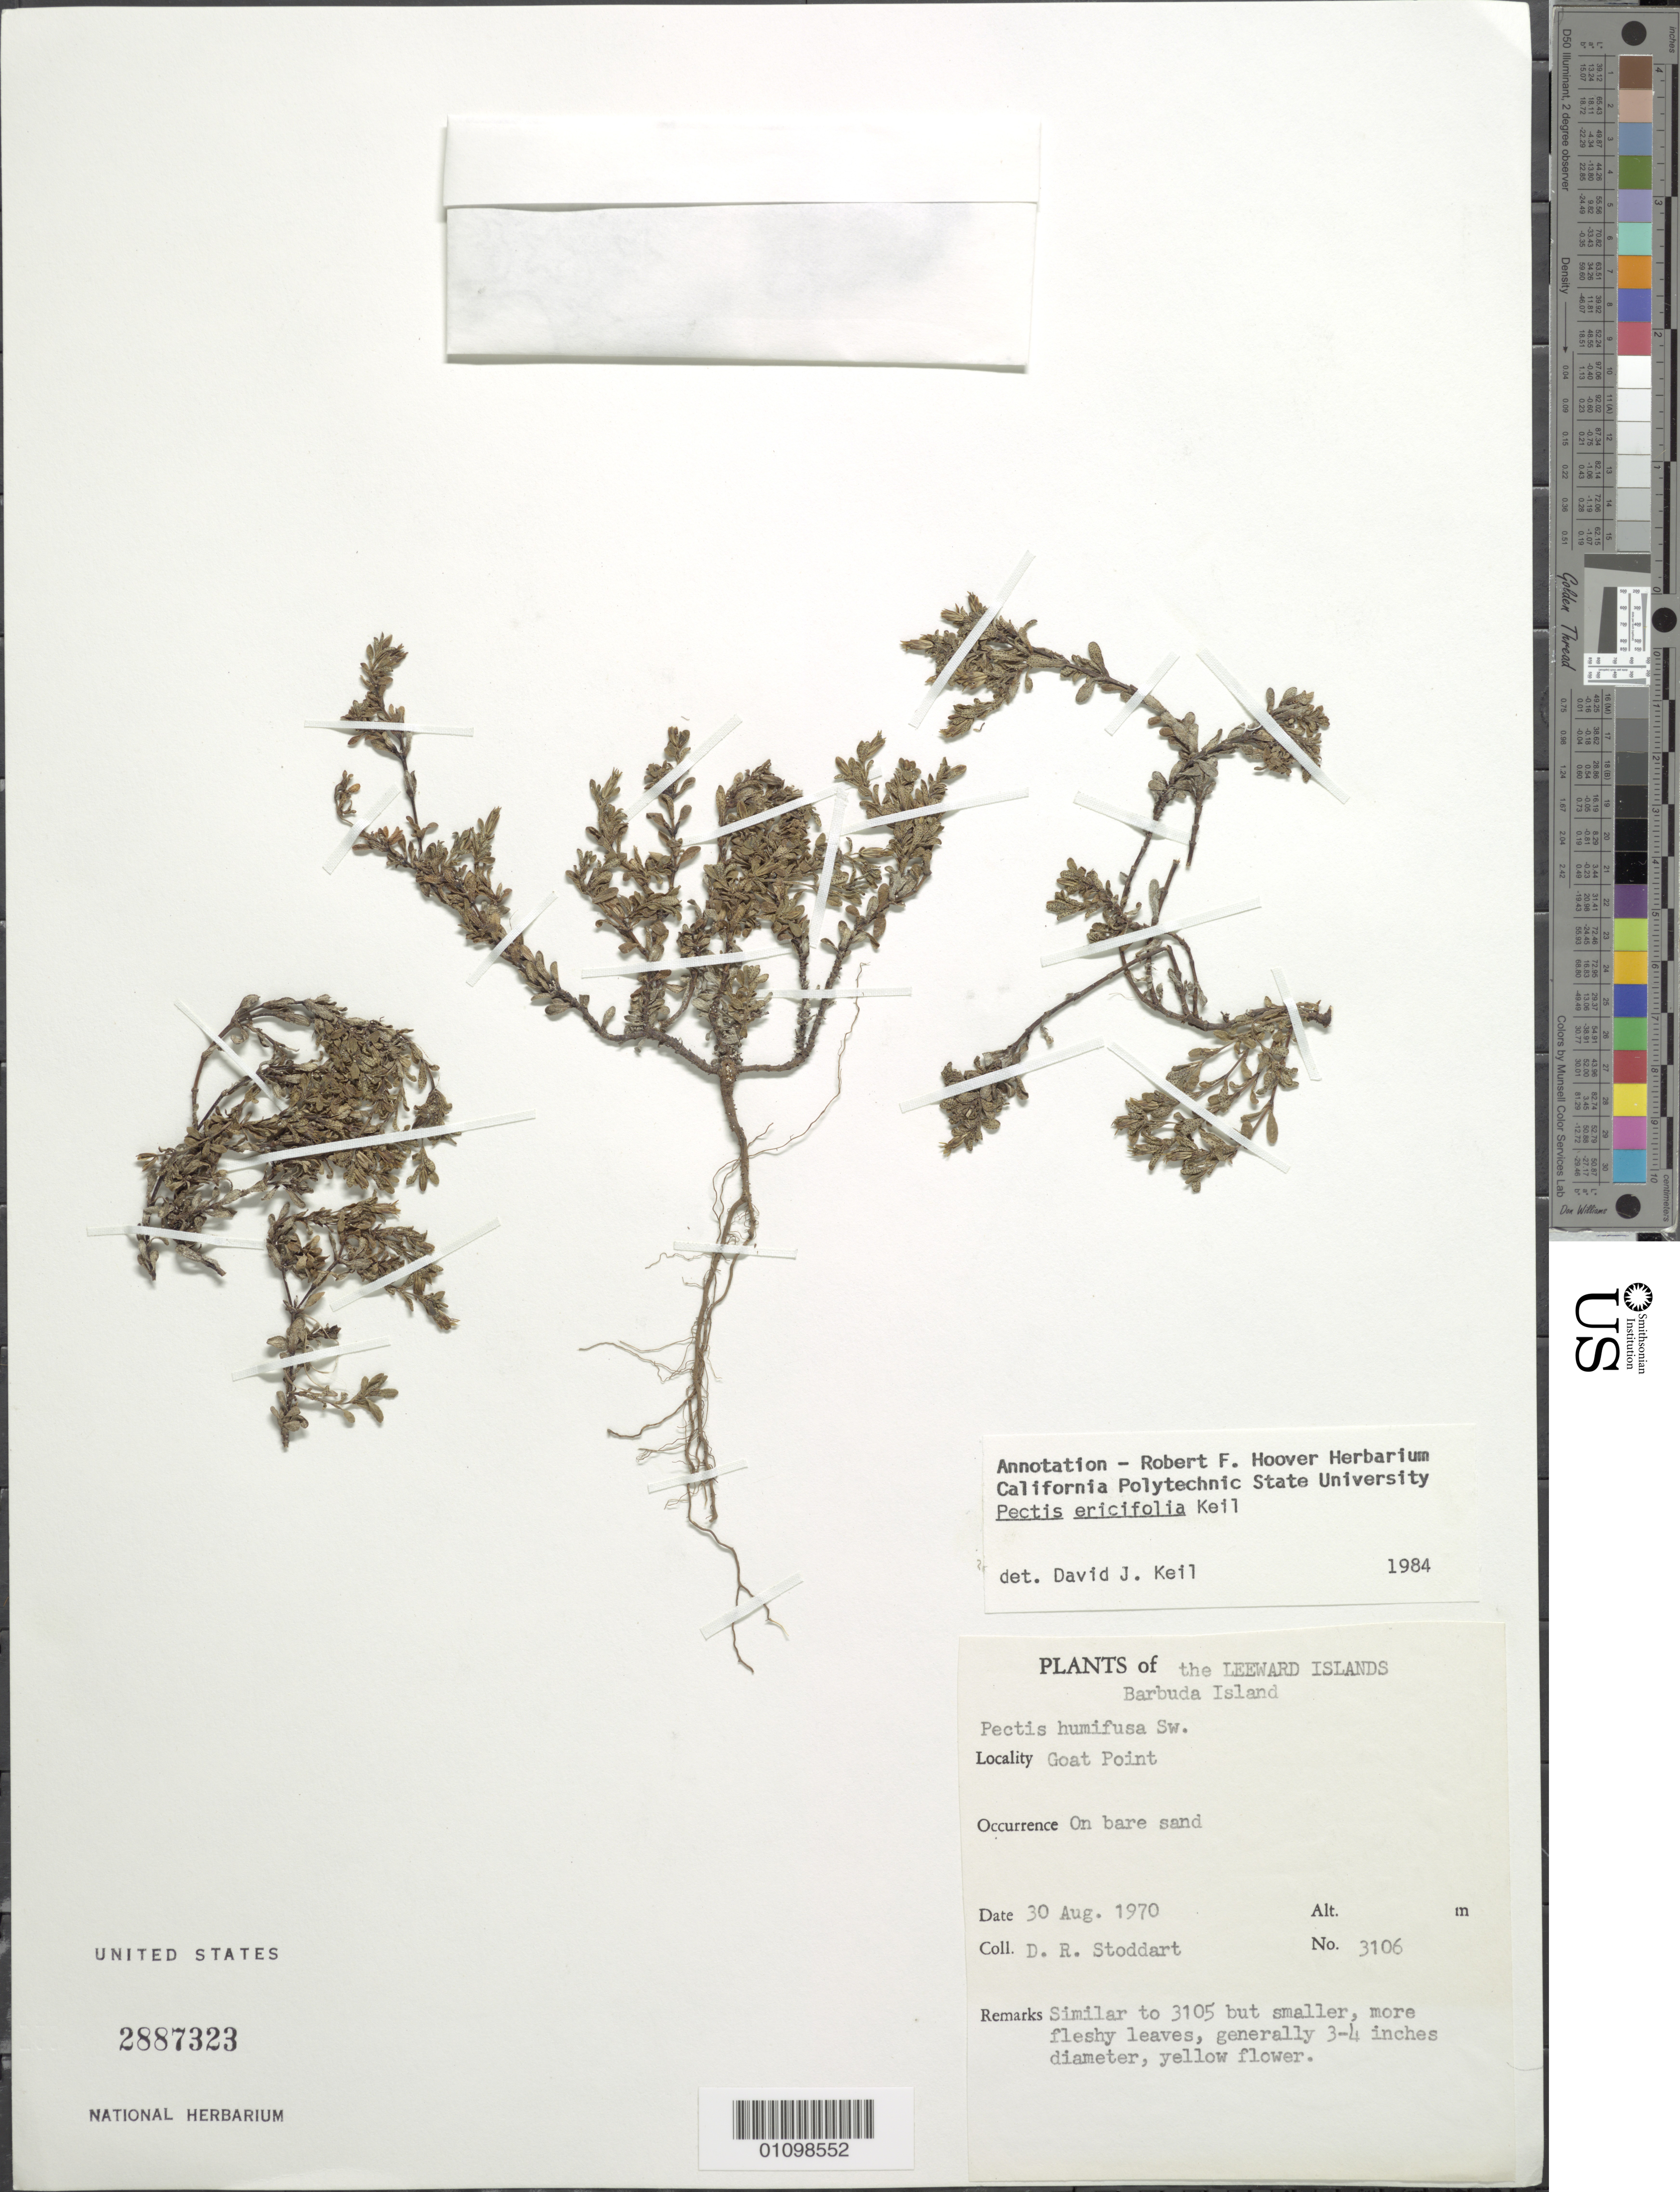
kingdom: Plantae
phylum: Tracheophyta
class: Magnoliopsida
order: Asterales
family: Asteraceae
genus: Pectis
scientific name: Pectis ericifolia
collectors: D. R. Stoddart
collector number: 3106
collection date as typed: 30 Aug 1970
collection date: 1970-08-30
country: Antigua and Barbuda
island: Barbuda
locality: Goat Point. On bare sand.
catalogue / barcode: US 2887323